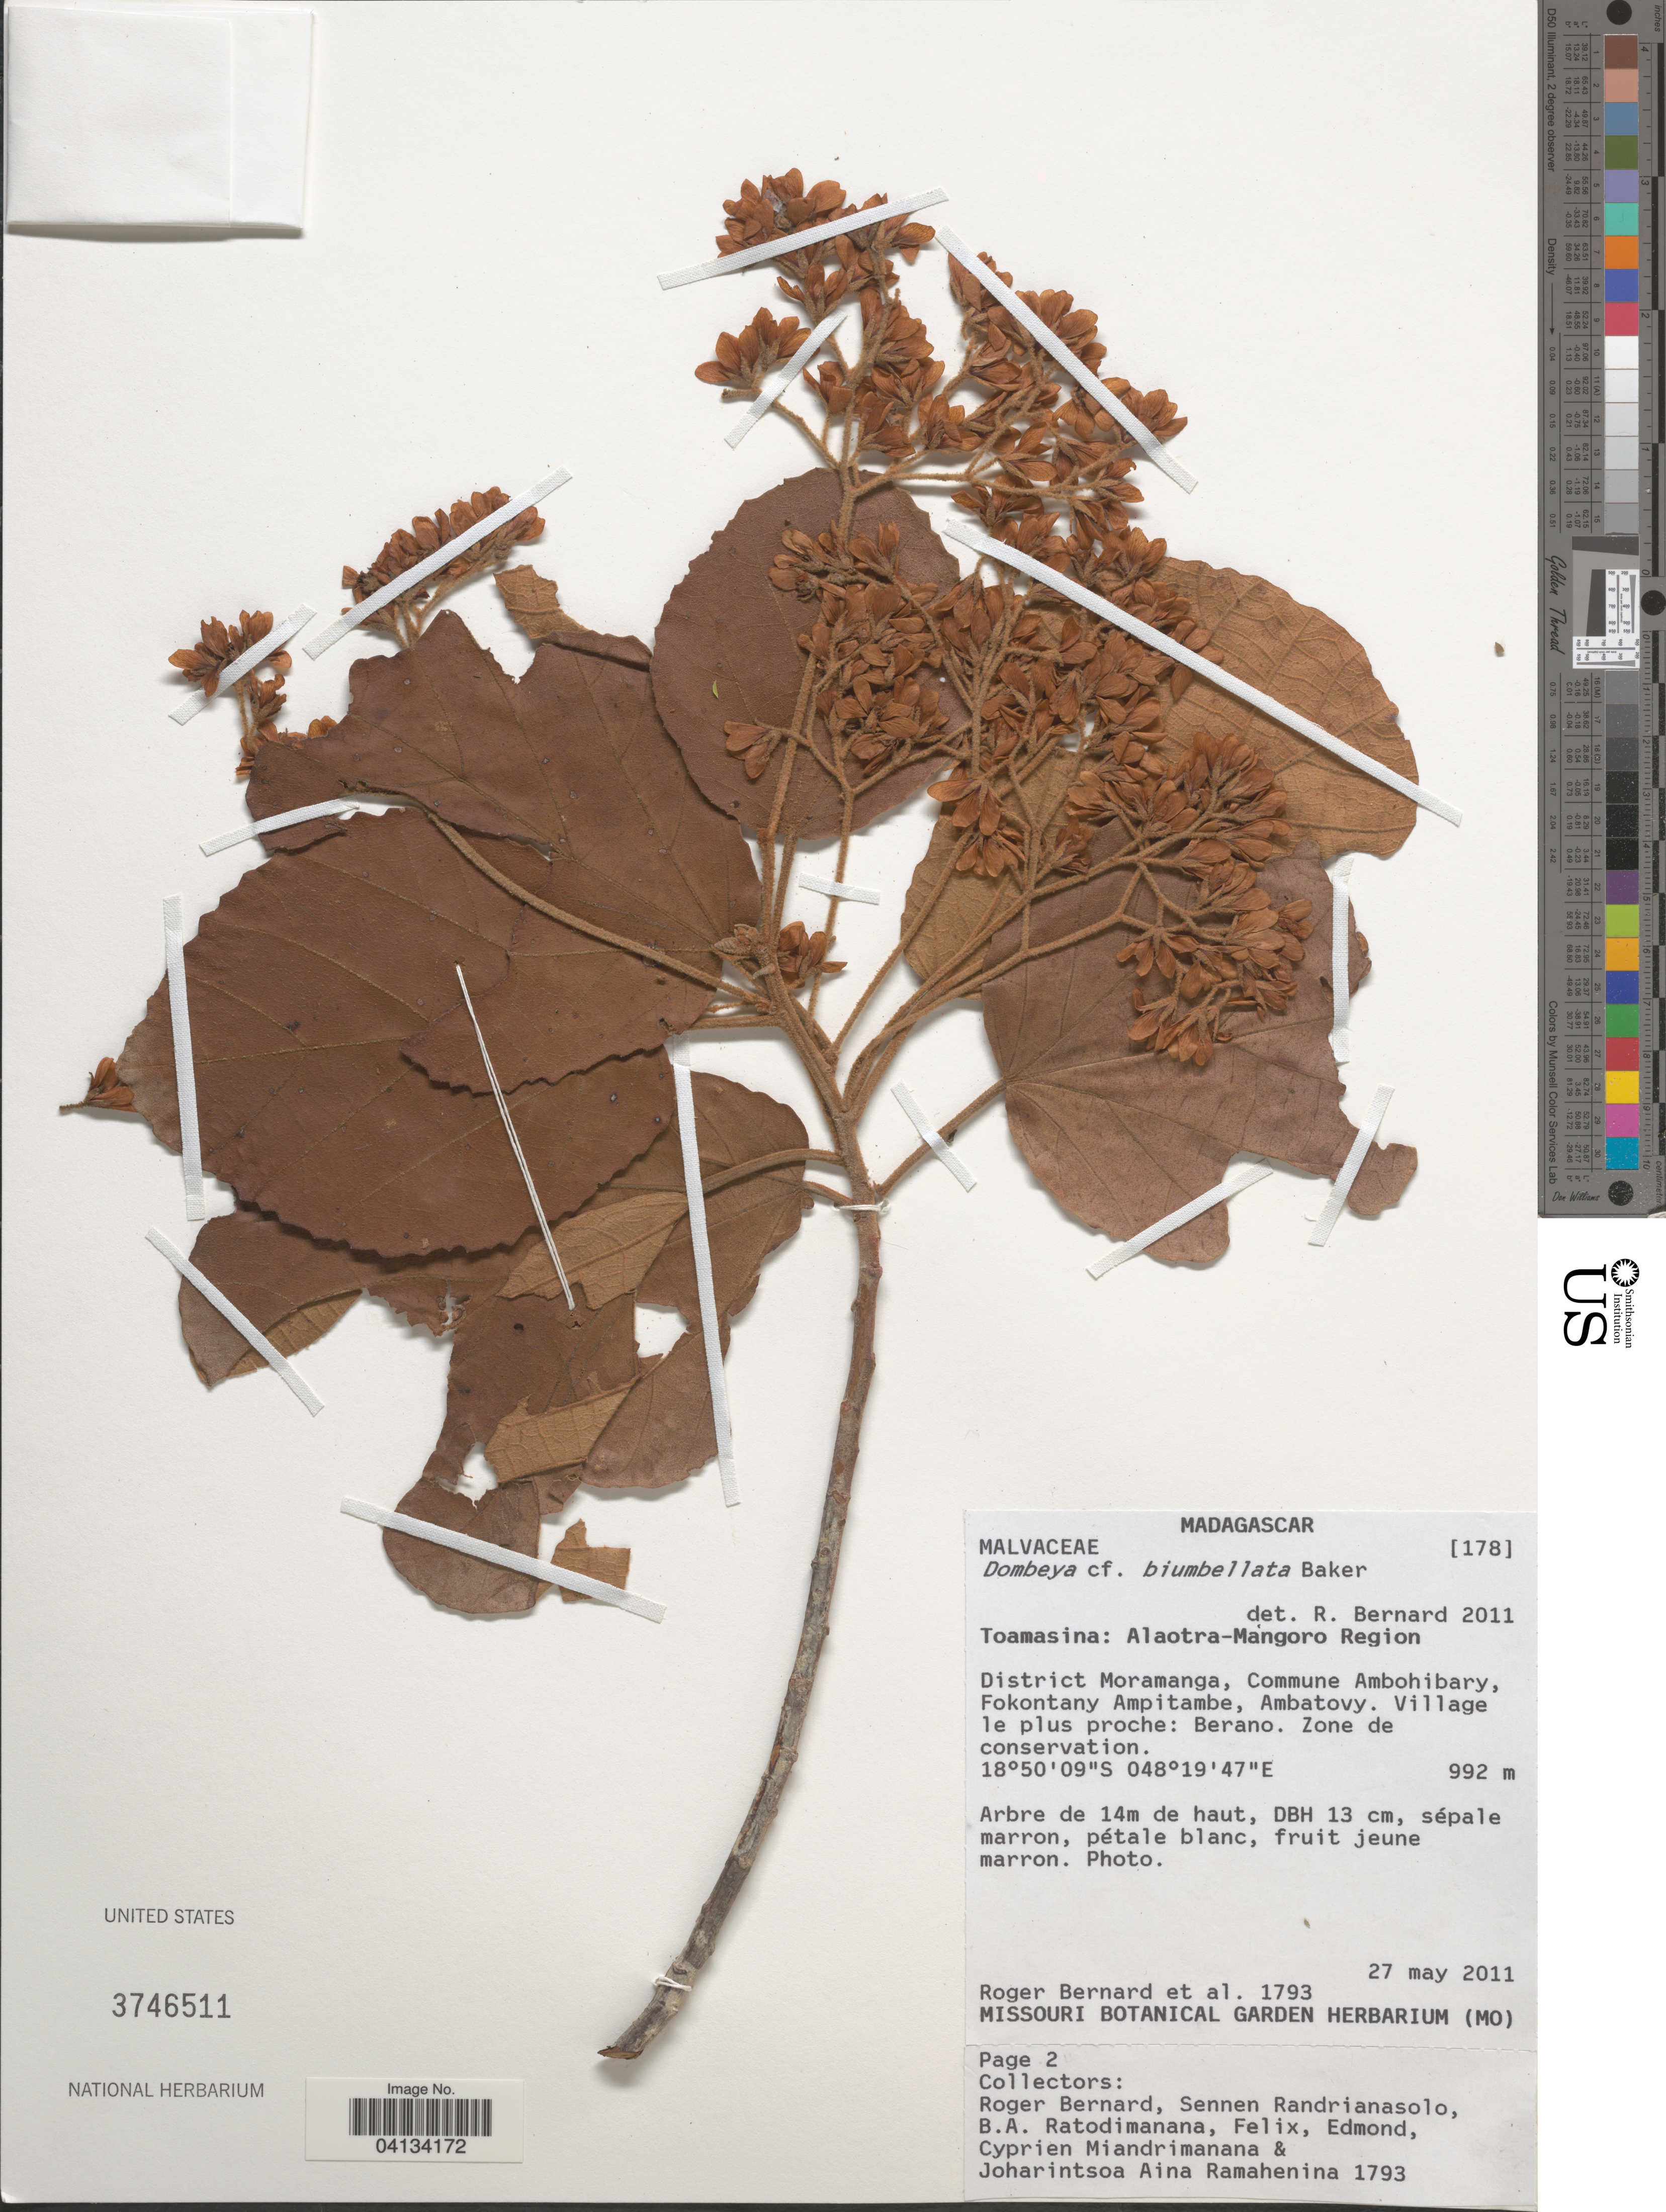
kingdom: Plantae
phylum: Tracheophyta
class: Magnoliopsida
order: Malvales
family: Malvaceae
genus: Dombeya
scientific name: Dombeya biumbellata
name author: Baker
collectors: R. Bernard, S. Randrianasolo, B. Ratodimanana, -- Felix & et al.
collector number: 1793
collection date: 2011-05-27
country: Madagascar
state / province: Alaotra Mangoro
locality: Alaotra-Mangoro Region. District Moramanga, Commune Ambohibary, Fokontany Ampitamble, Ambatovy. Village 1e plus proche: Berano. Zone de conservation.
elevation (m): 992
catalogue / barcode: US 3746511